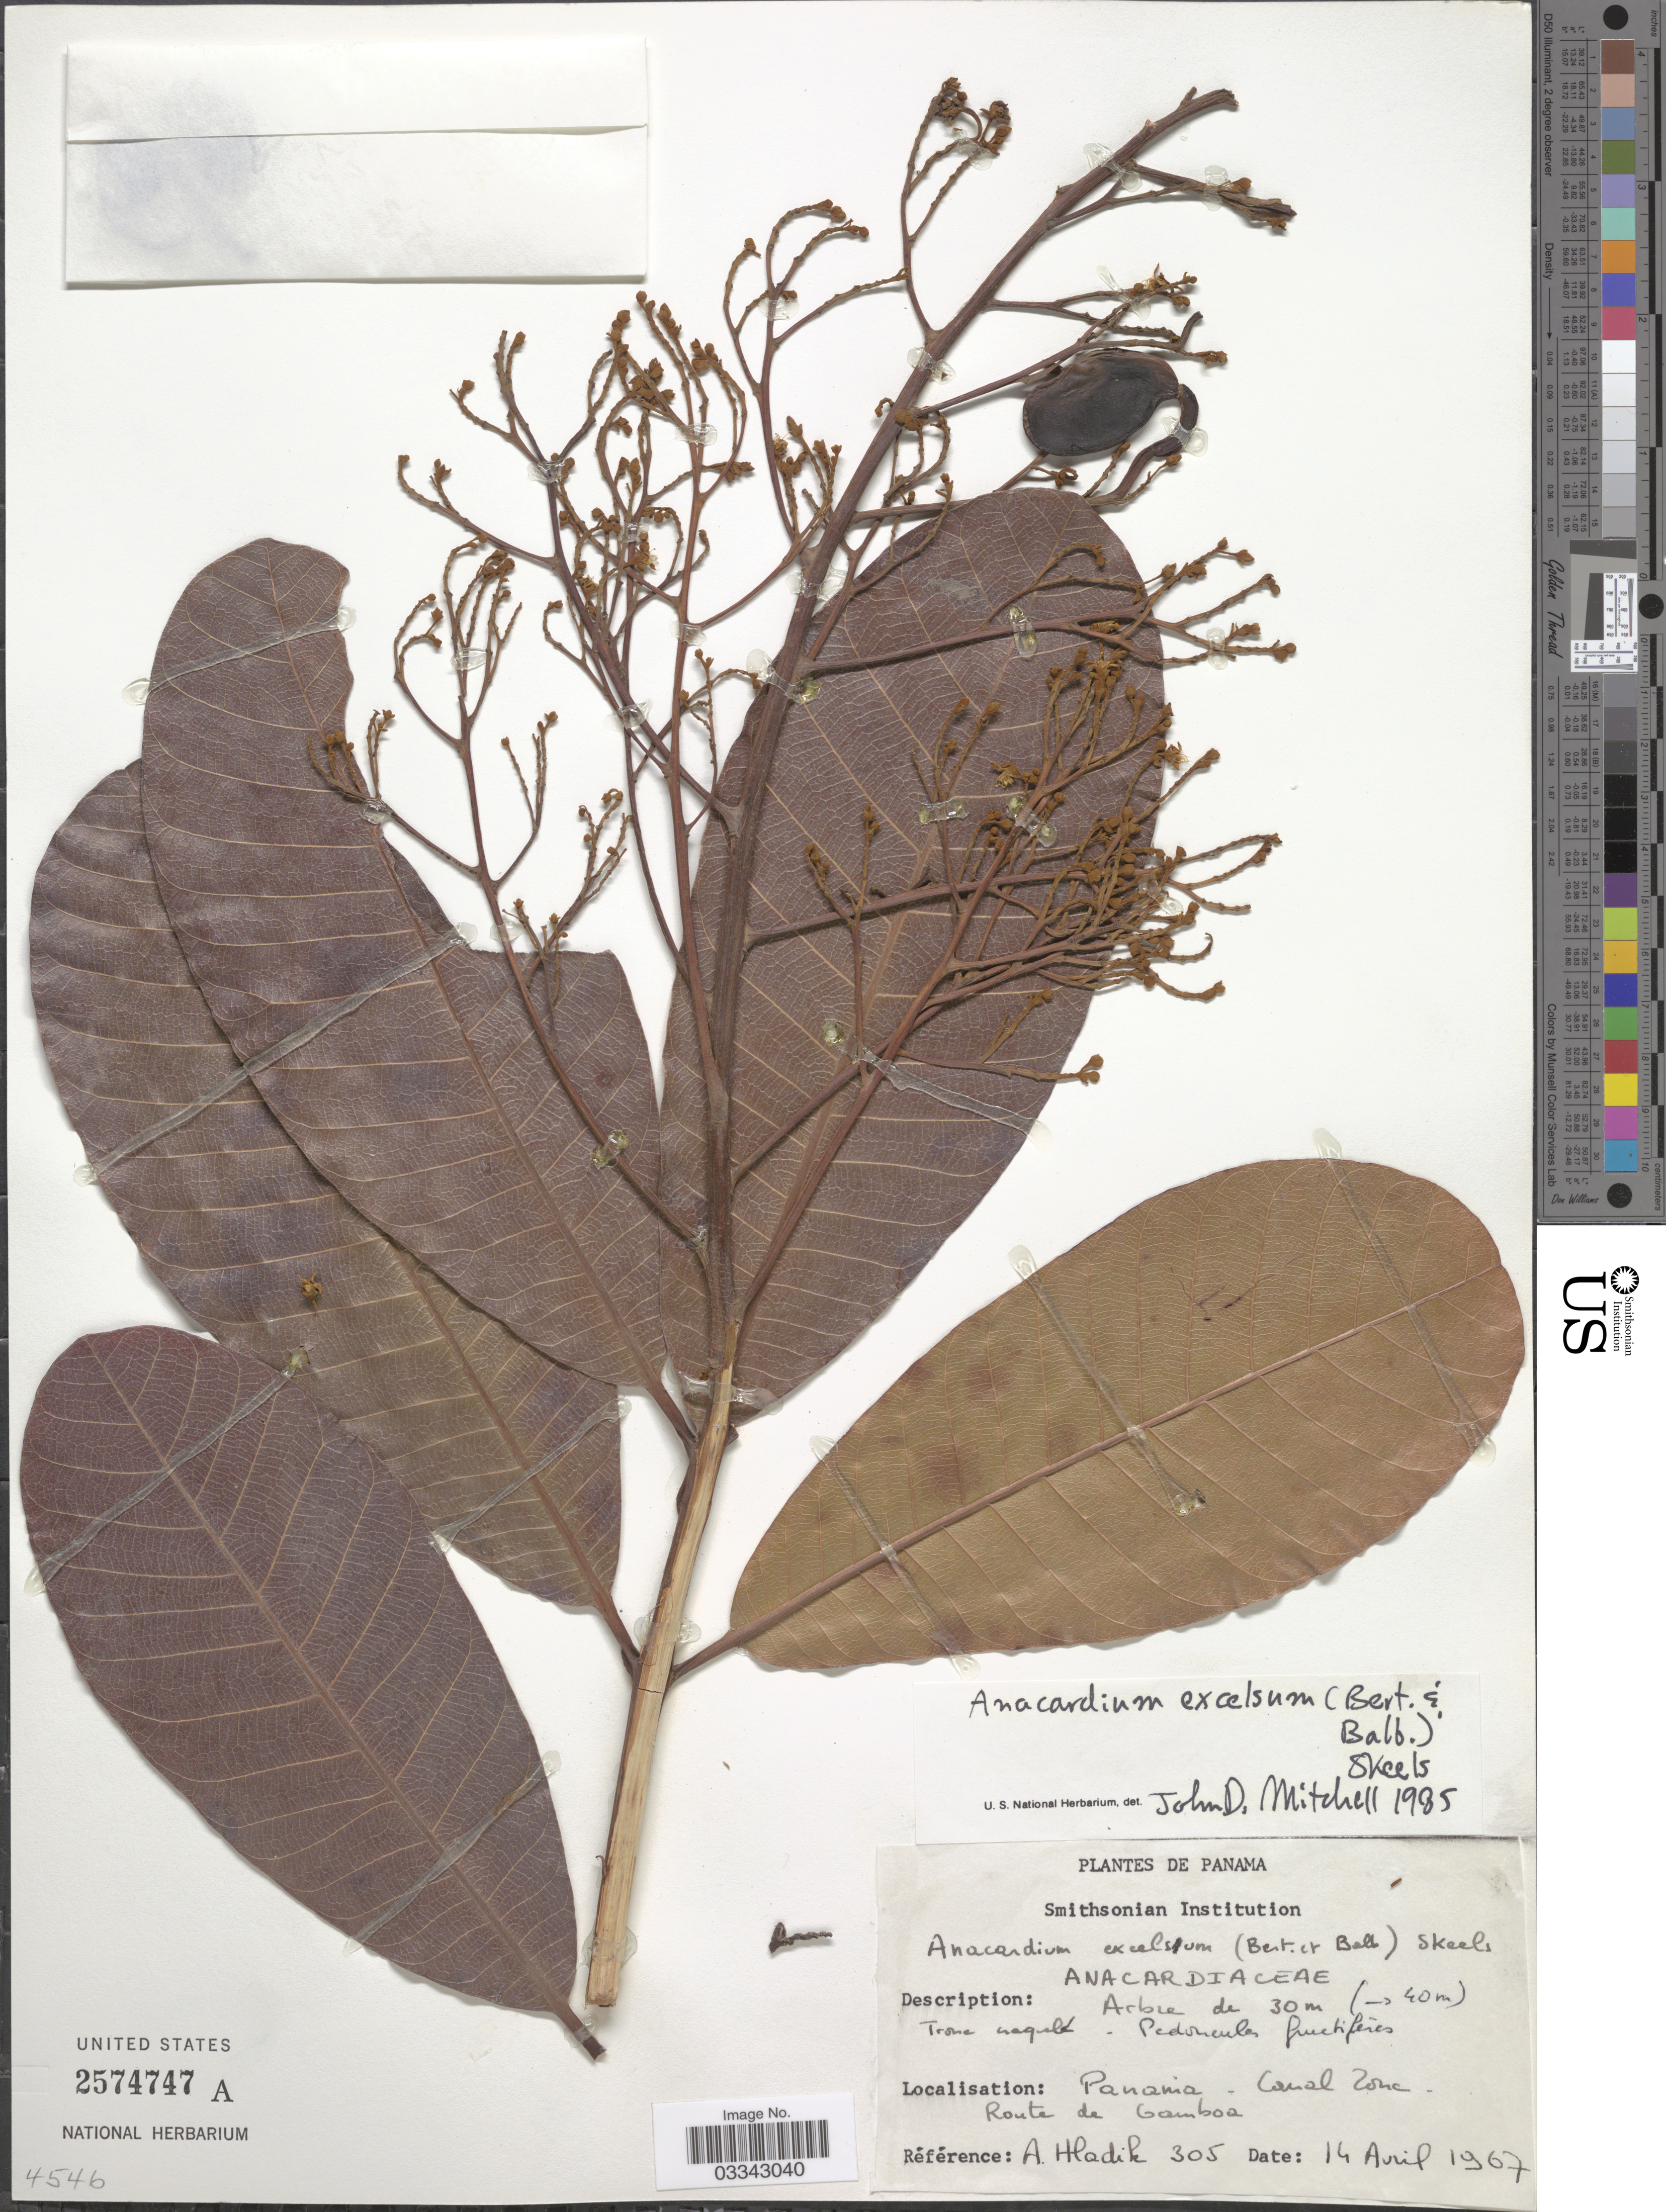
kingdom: Plantae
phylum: Tracheophyta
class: Magnoliopsida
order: Sapindales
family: Anacardiaceae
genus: Anacardium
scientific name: Anacardium excelsum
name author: (Kunth) Skeels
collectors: A. Hladik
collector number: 305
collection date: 1967-04-14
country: Panama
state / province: Colón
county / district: Canal Zone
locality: Panama - Canal Zone. Route de Gamboa.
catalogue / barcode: US 2574747A